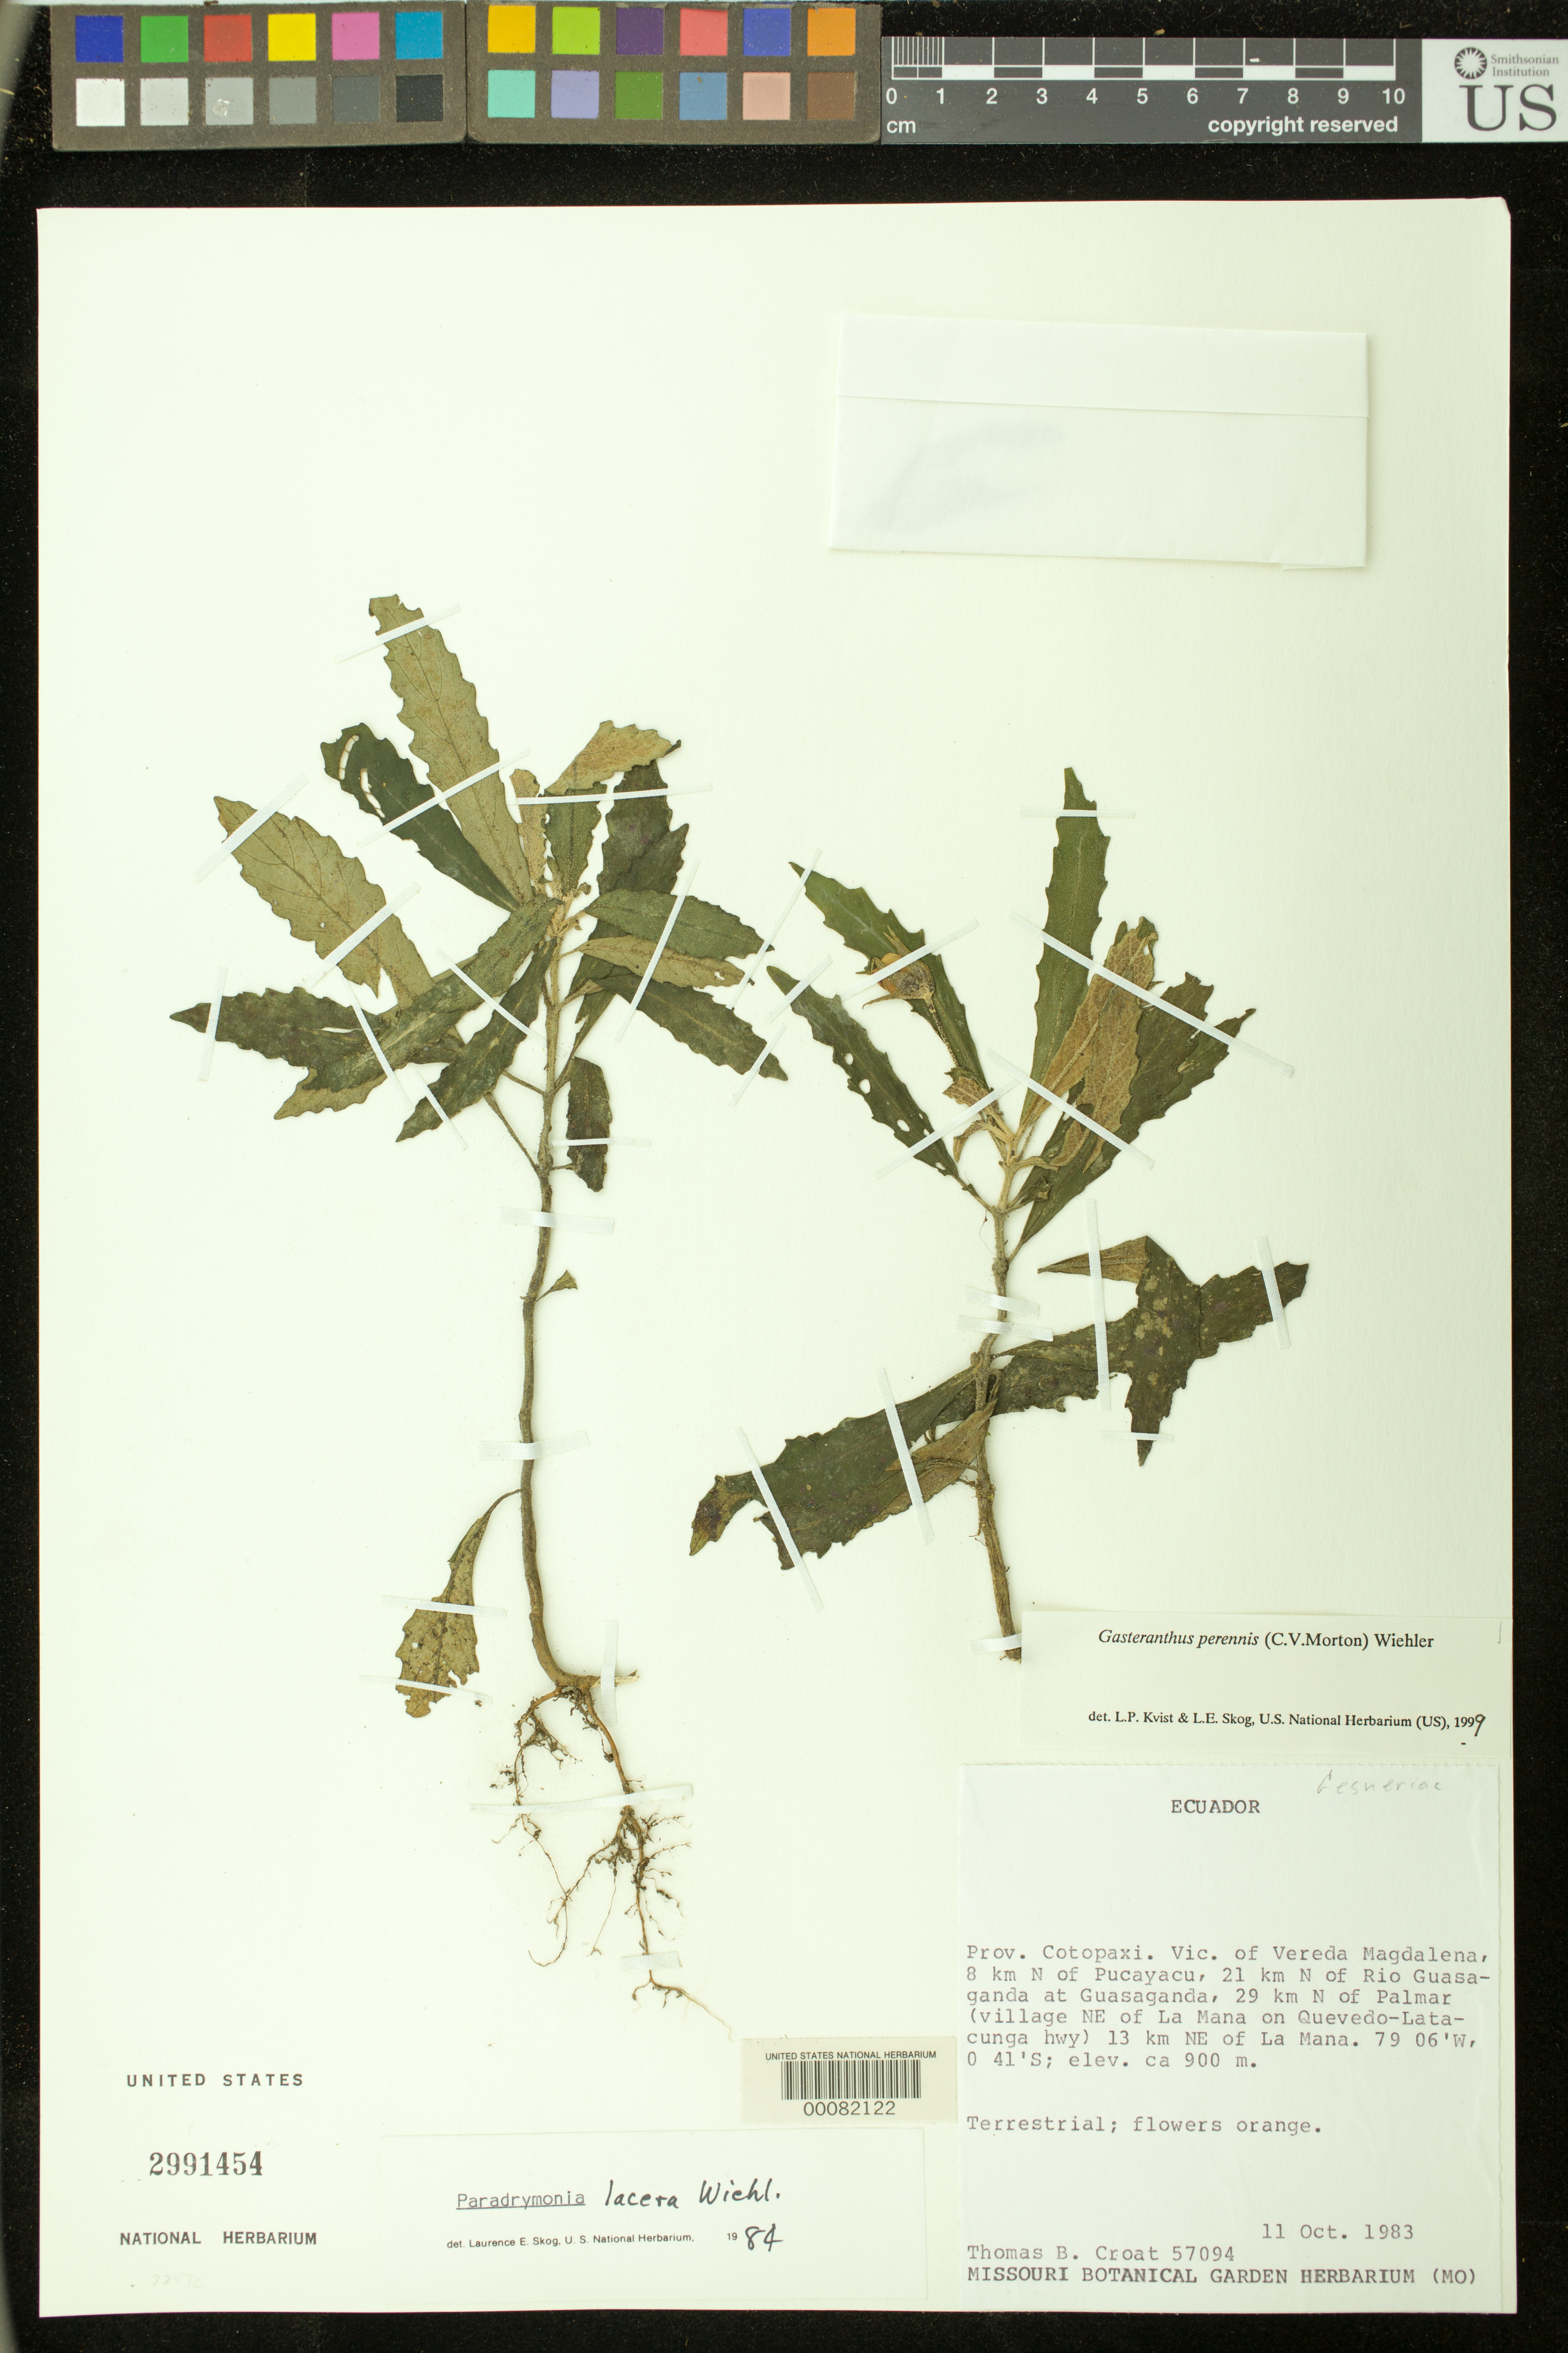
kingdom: Plantae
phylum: Tracheophyta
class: Magnoliopsida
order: Lamiales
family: Gesneriaceae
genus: Gasteranthus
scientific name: Gasteranthus perennis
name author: (C.V. Morton) Wiehler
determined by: Skog, Laurence E.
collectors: T. B. Croat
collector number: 57094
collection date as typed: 11 Oct 1983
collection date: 1983-10-11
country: Ecuador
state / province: Cotopaxi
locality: Vicinity of Vereda Magdalena, 8 km N of Pucayacu, 21 km N of Rio Guasaganda, 29 km N of Palmar (village NE of La Mana on Quevedo-Latacunga hwy), 13 km NE of La Mana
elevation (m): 900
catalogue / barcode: US 2991454